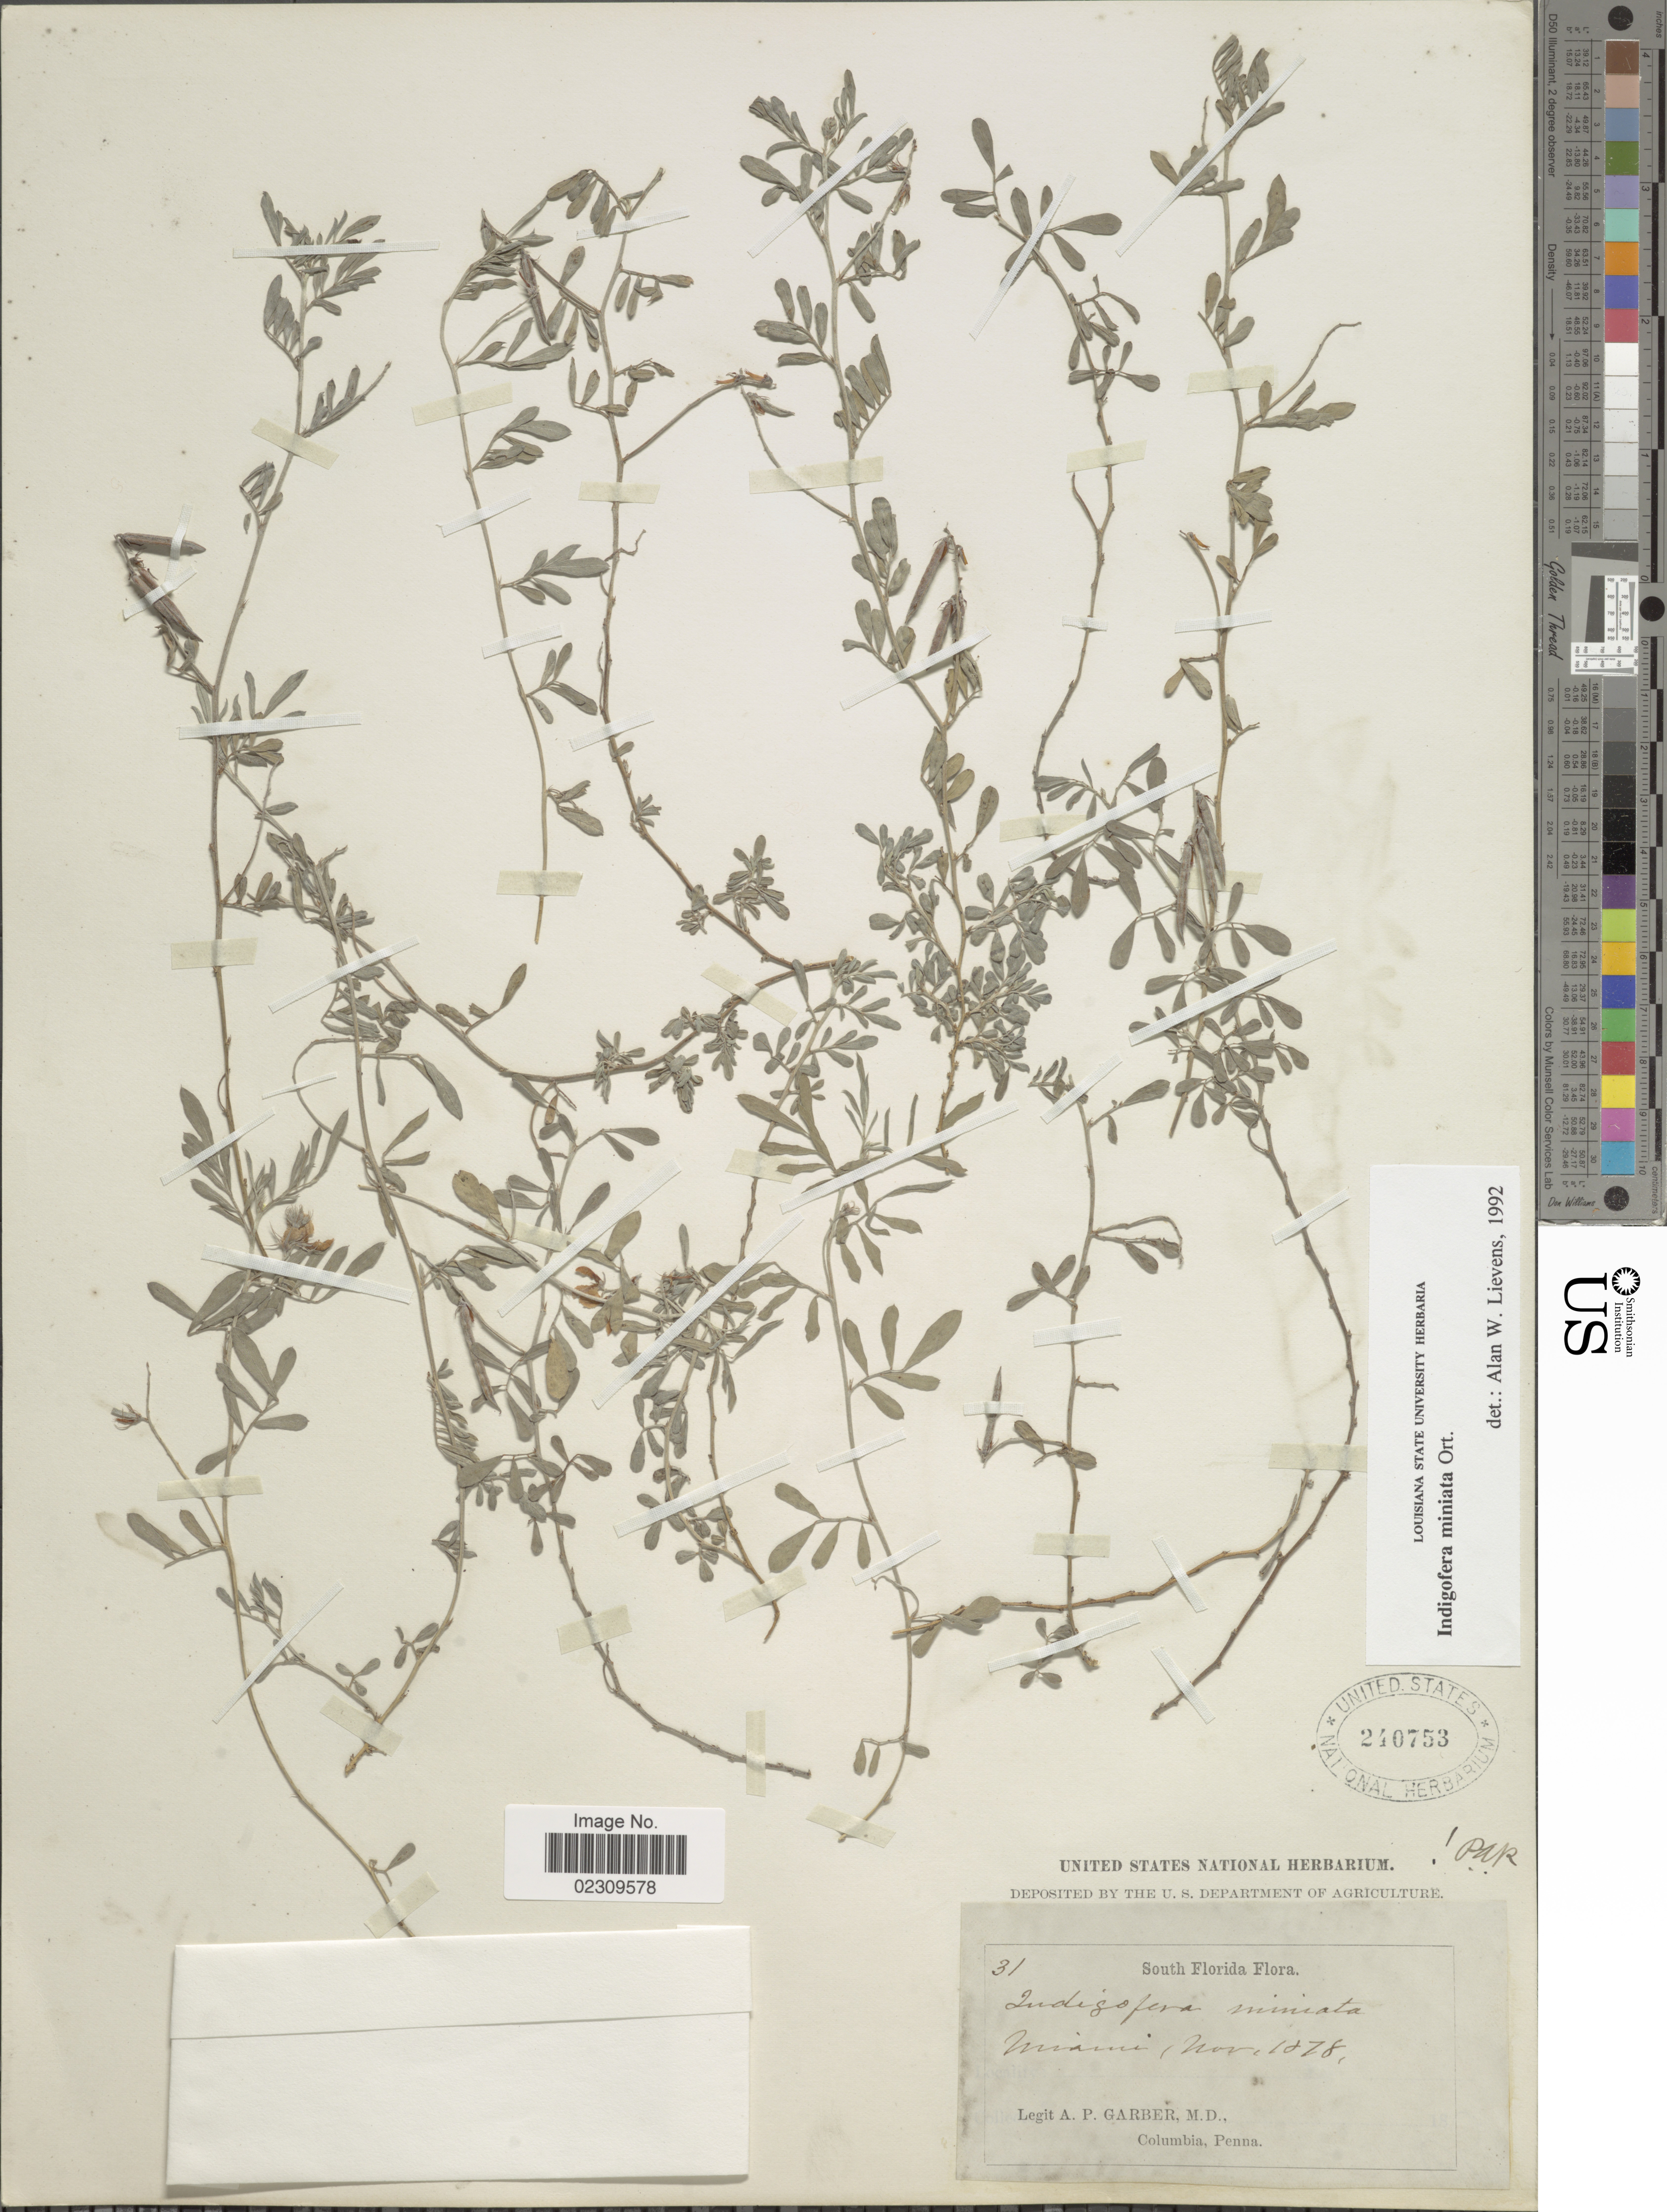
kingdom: Plantae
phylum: Tracheophyta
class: Magnoliopsida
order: Fabales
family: Fabaceae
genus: Indigofera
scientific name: Indigofera miniata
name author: Orteg.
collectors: A. P. Garber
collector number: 31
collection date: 1878-11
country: United States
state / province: Florida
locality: South Florida. Miami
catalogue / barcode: US 240753